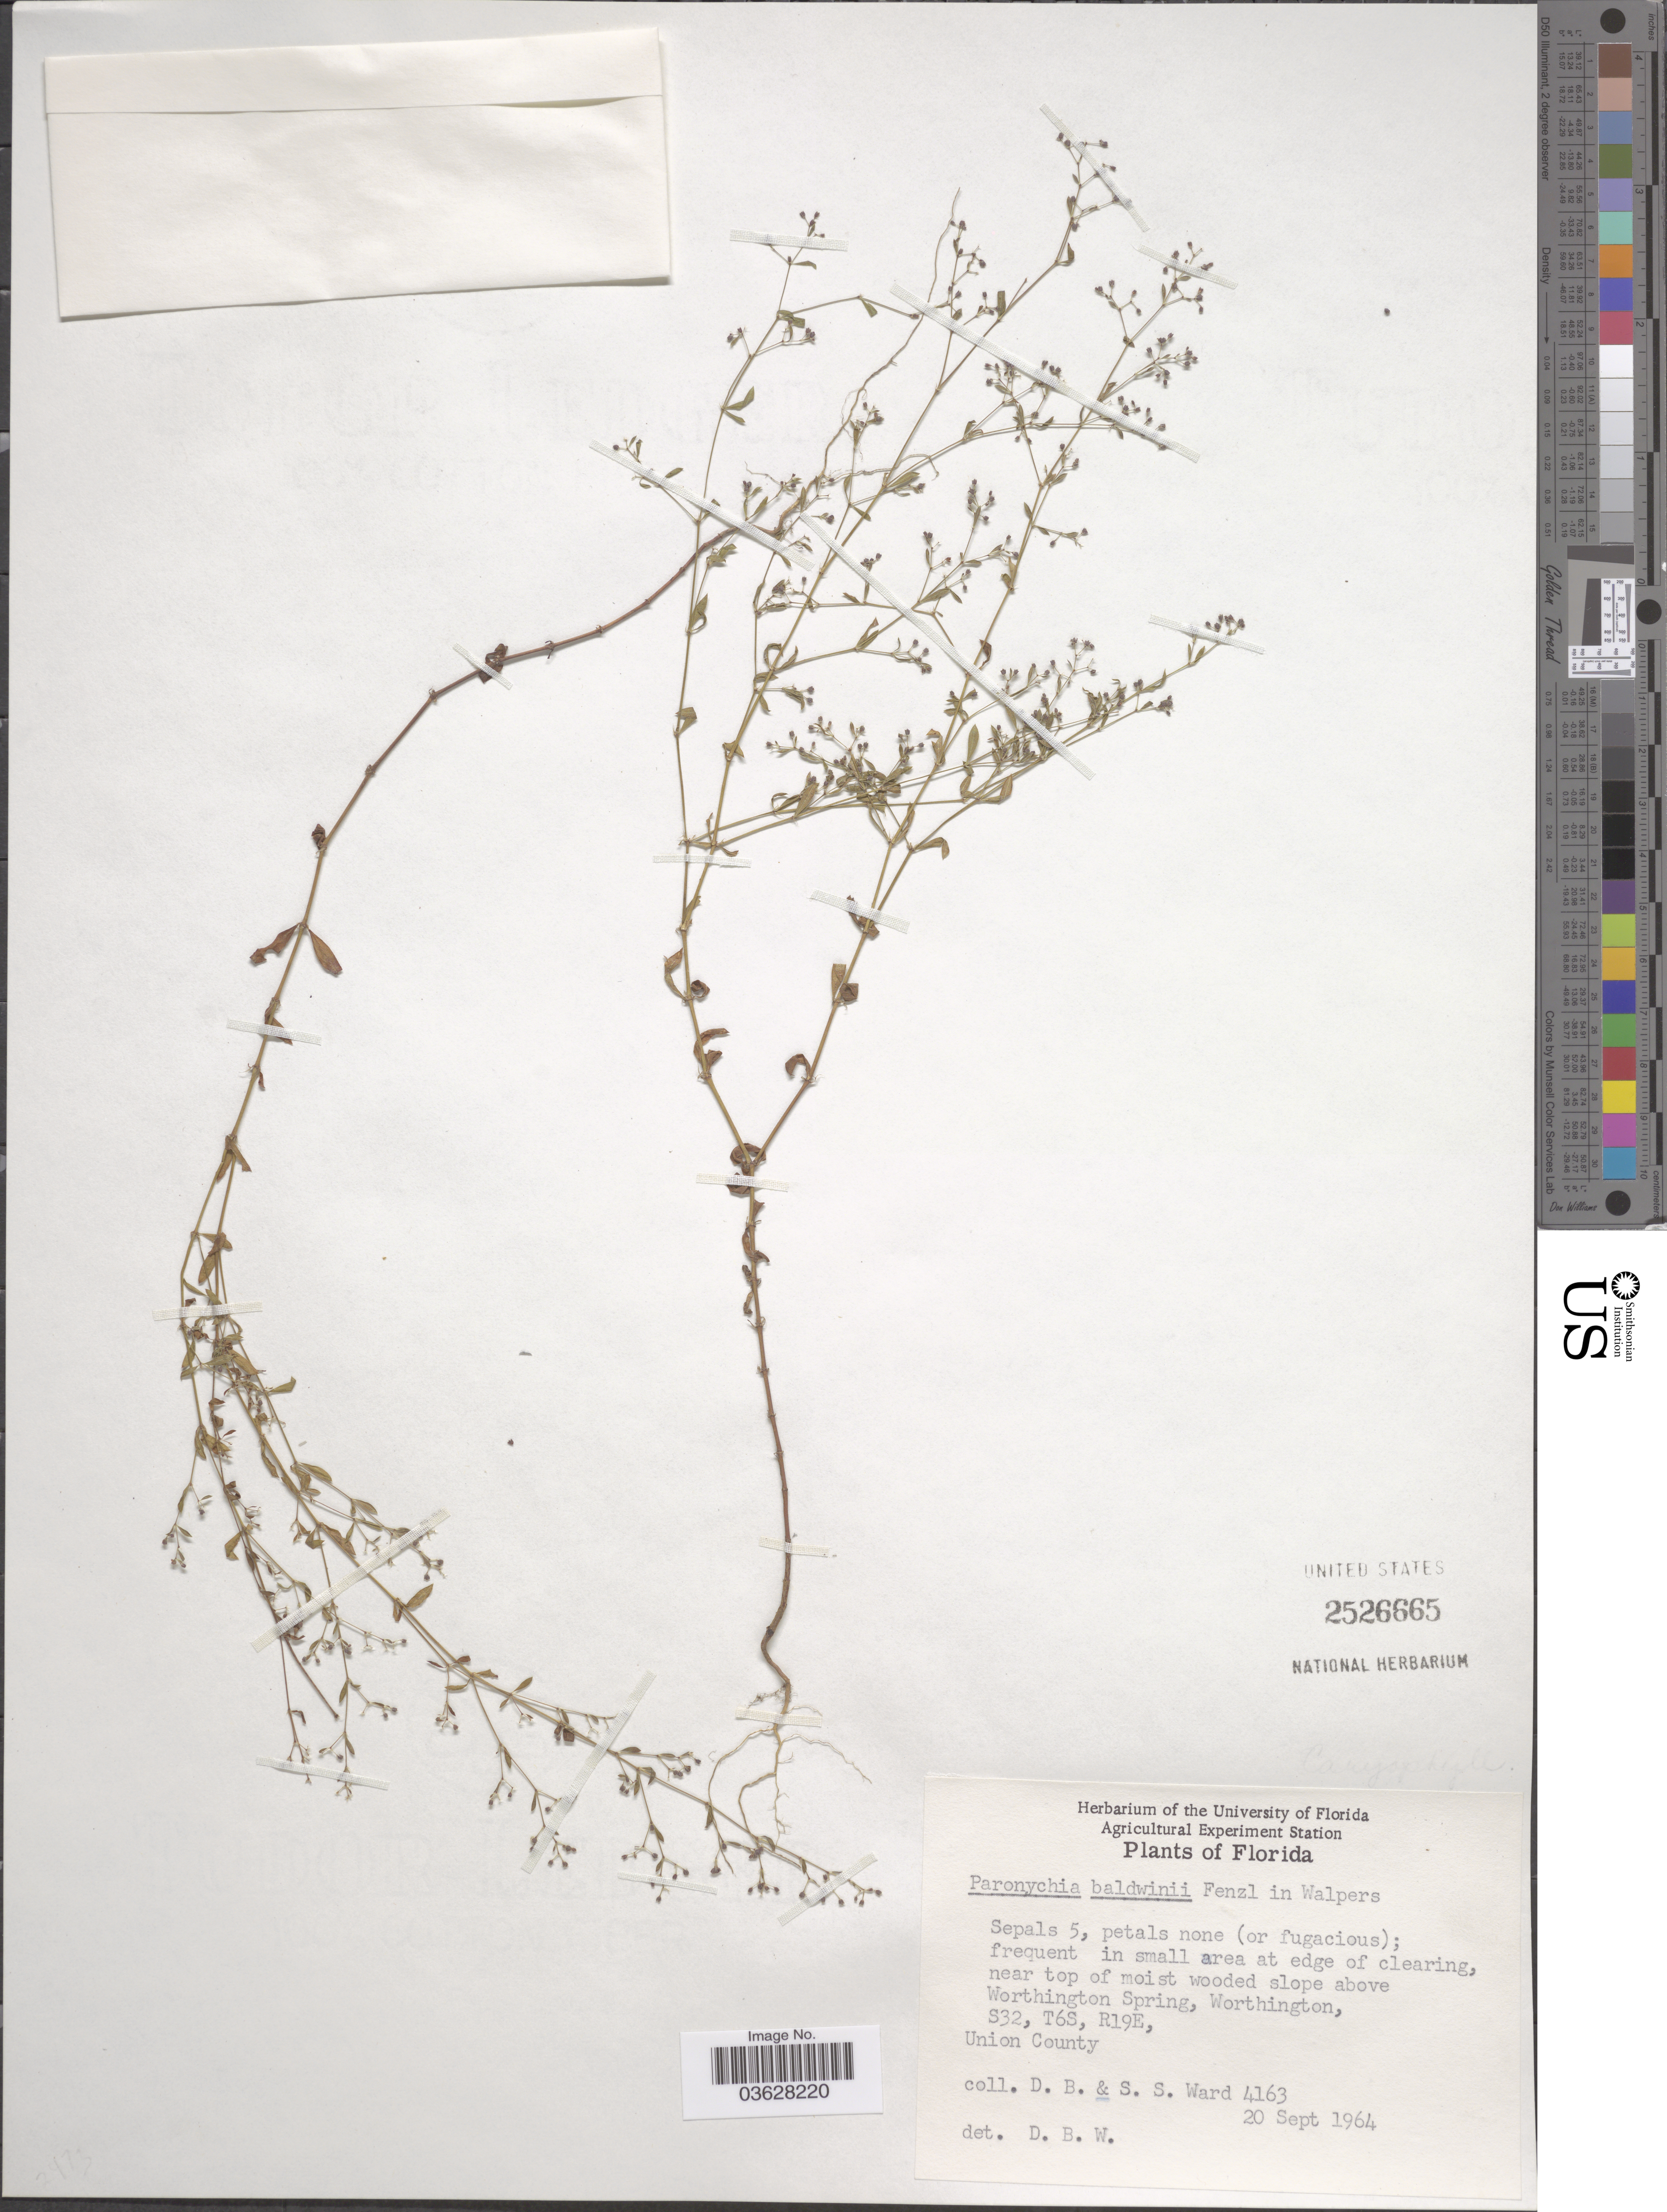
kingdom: Plantae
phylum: Tracheophyta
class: Magnoliopsida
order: Caryophyllales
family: Caryophyllaceae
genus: Paronychia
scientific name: Paronychia baldwinii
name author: (A. Gray & Torr.) Fenzl ex Walp.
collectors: D. B. Ward & S. S. Ward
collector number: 4163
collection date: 1964-09-20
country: United States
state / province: Florida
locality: Frequent in small area at edge of clearing, near top of moist wooded slope above Worthington Spring, Worthington. S32, T6S, R19E. Union County.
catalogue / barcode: US 2526665